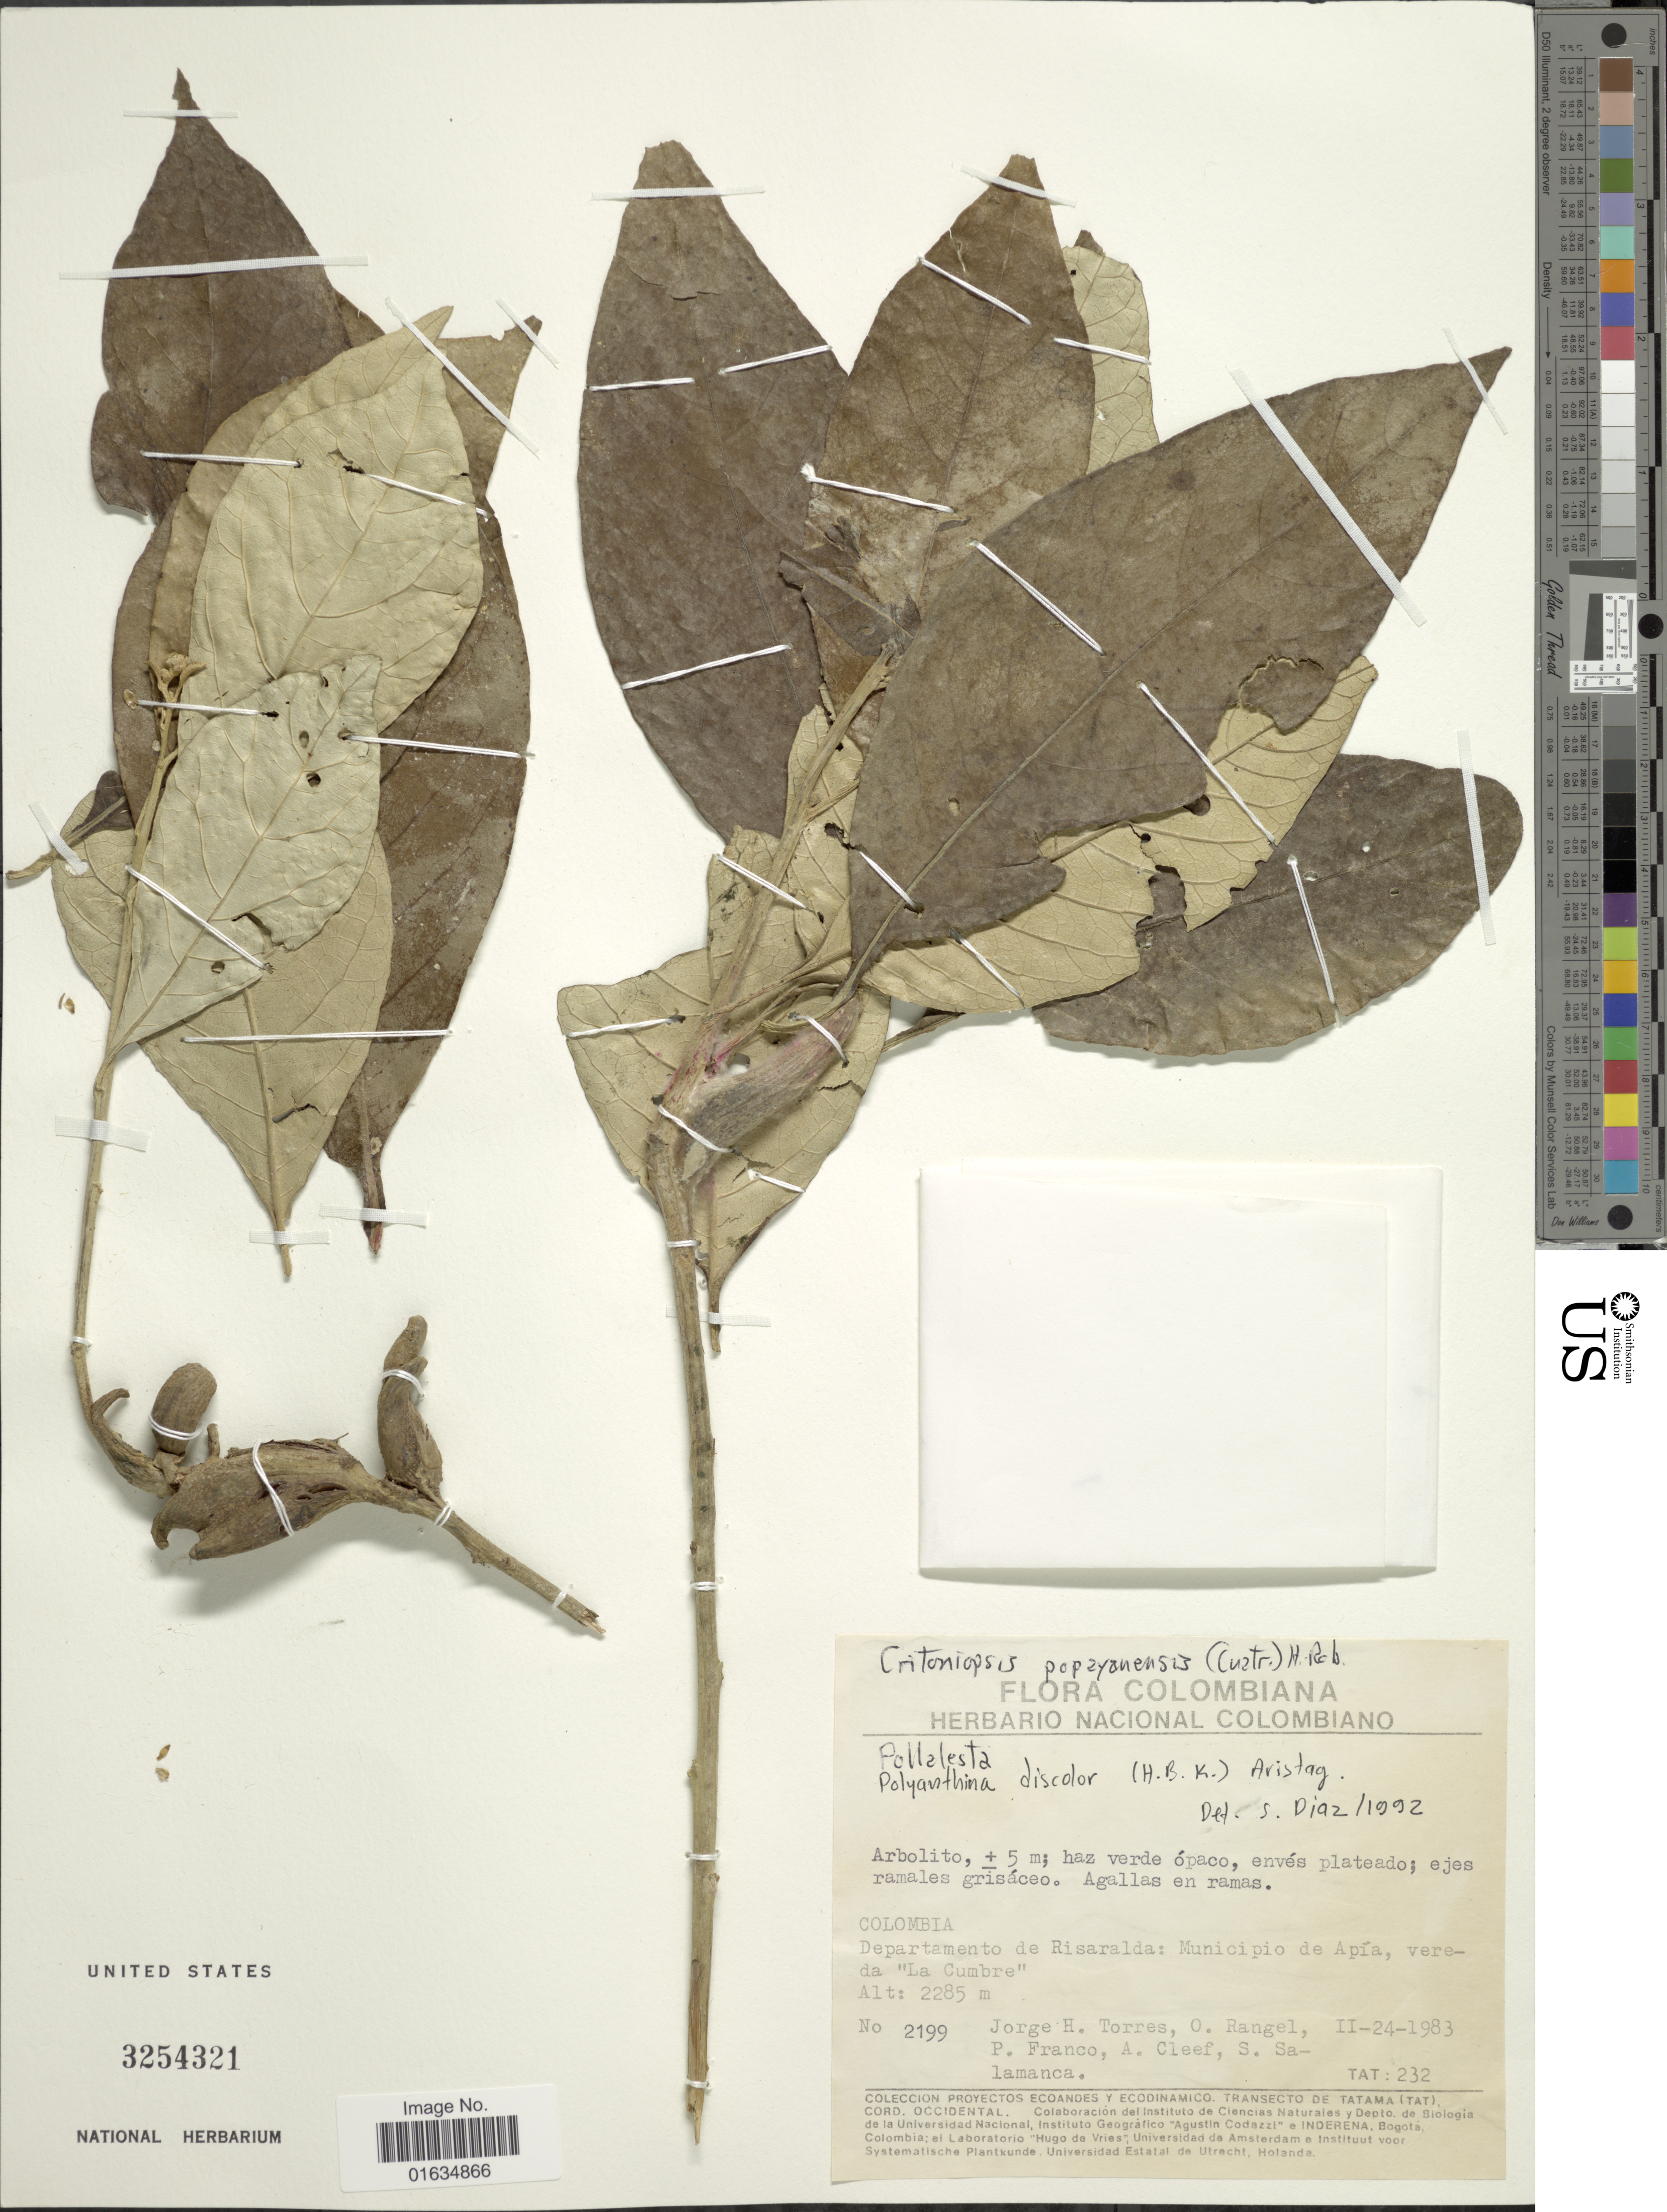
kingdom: Plantae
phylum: Tracheophyta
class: Magnoliopsida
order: Asterales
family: Asteraceae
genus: Critoniopsis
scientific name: Critoniopsis popayanensis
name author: (Cuatrec.) H. Rob.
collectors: J. Tores, O. Rangel, P. Franco, A. M. Cleef & S. Salamanca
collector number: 2199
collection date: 1983-02-24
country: Colombia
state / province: Risaralda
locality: Departamento de Risaralda, Municipio de Apia, vereda La Cumbre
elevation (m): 2285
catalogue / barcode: US 3254321